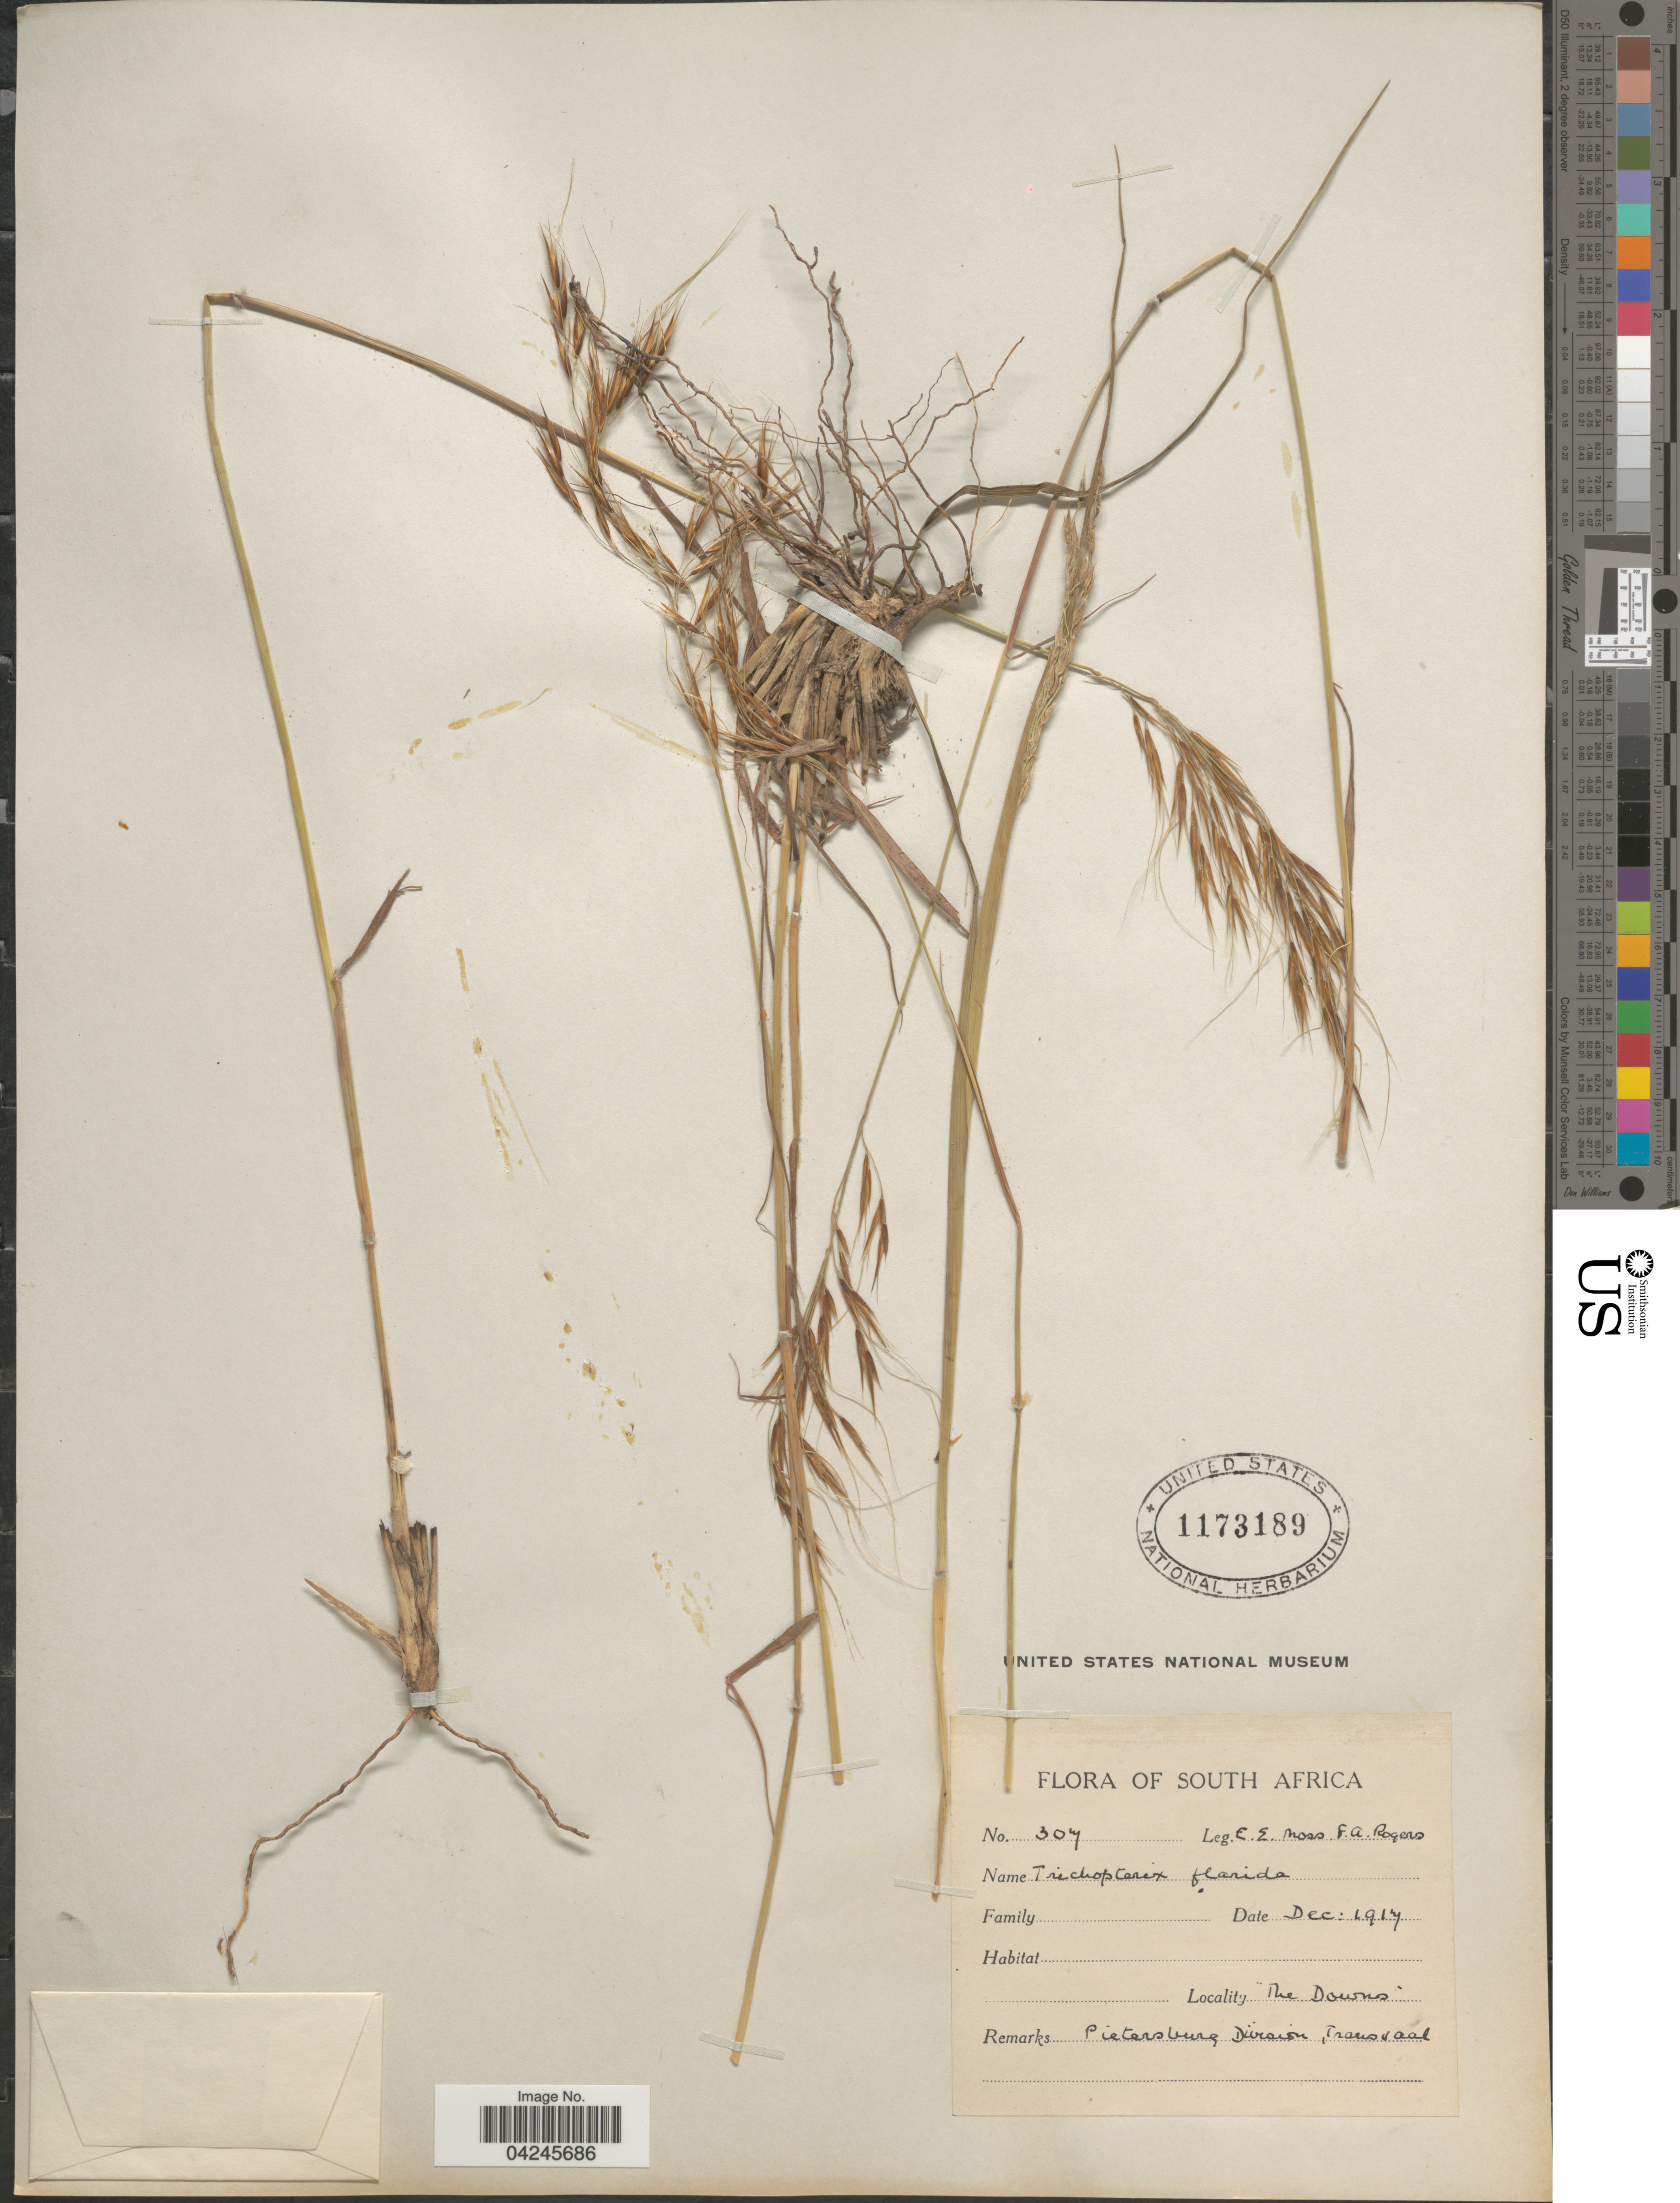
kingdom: Plantae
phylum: Tracheophyta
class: Liliopsida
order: Poales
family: Poaceae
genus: Loudetia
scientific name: Loudetia flavida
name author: (Stapf) C.E. Hubb.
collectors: E. Moss & F. A. Rogers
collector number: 307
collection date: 1917-12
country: South Africa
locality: The Downs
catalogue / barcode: US 1173189